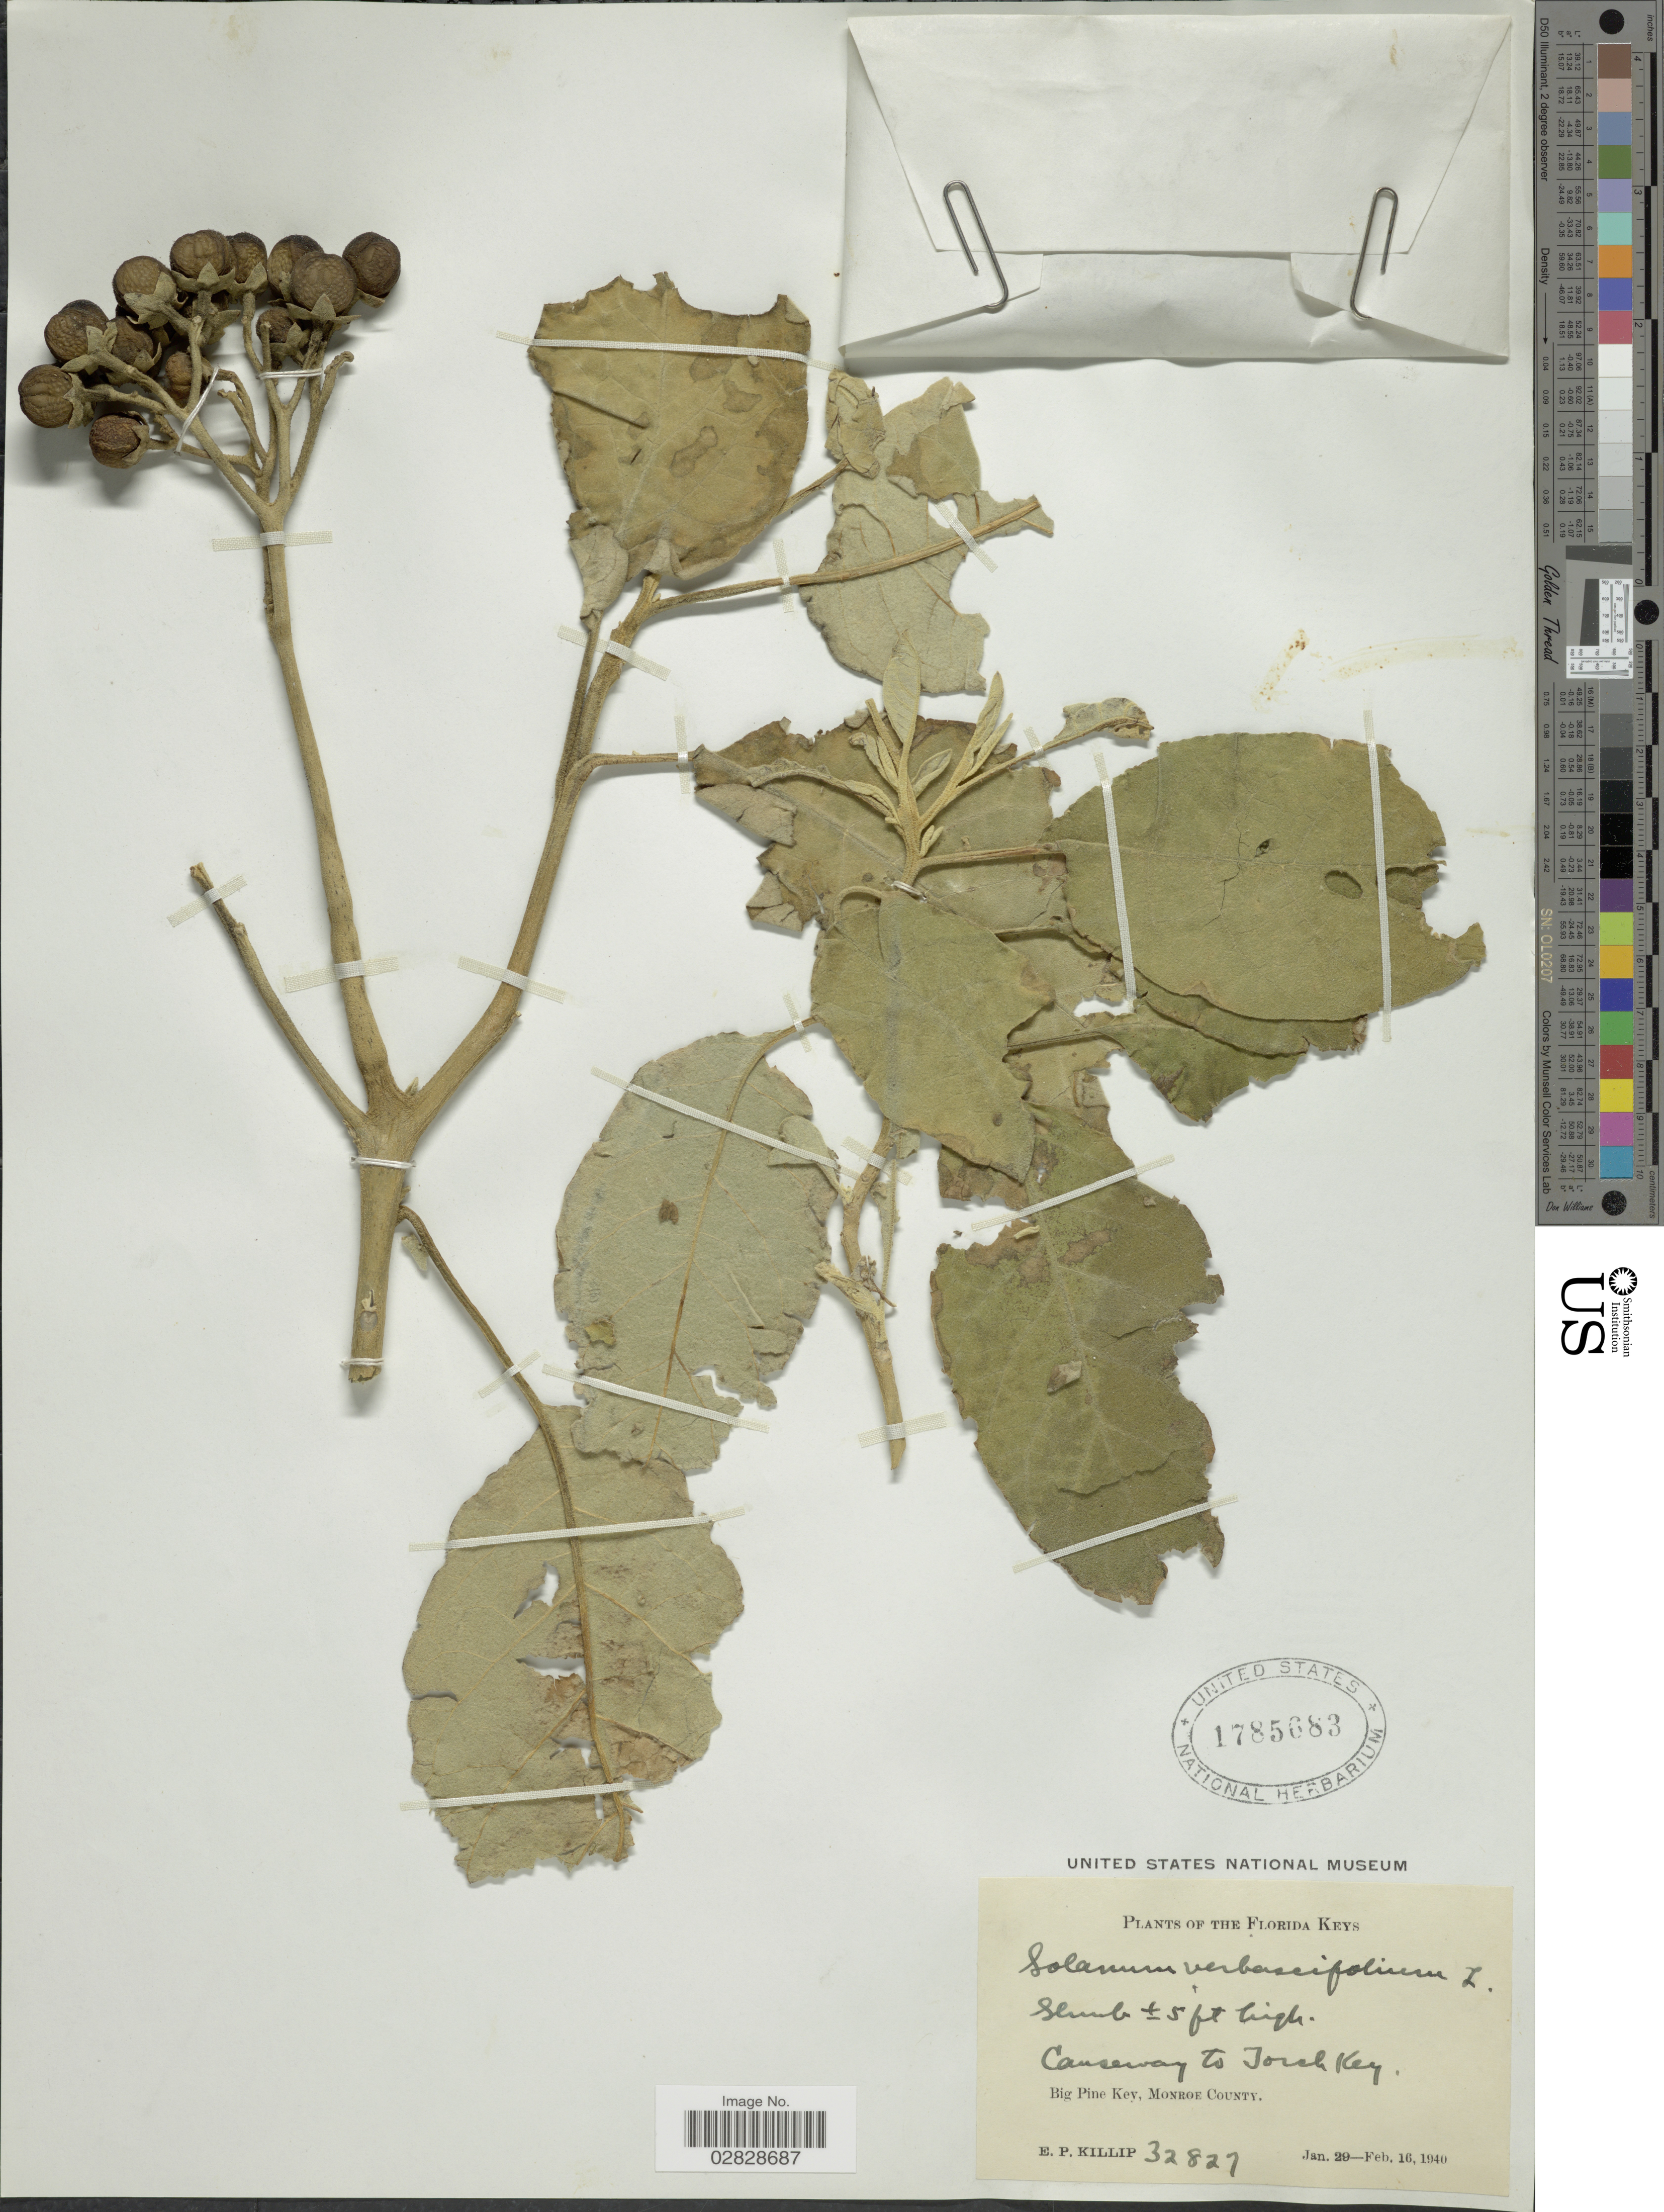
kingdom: Plantae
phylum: Tracheophyta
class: Magnoliopsida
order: Solanales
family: Solanaceae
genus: Solanum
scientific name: Solanum erianthum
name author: D. Don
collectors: E. P. Killip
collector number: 32827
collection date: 1940-01-29/1940-02-16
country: United States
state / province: Florida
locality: The Florida Keys. Causeway to Jorah Key. Big Pine Key, Monroe County.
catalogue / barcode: US 1785683